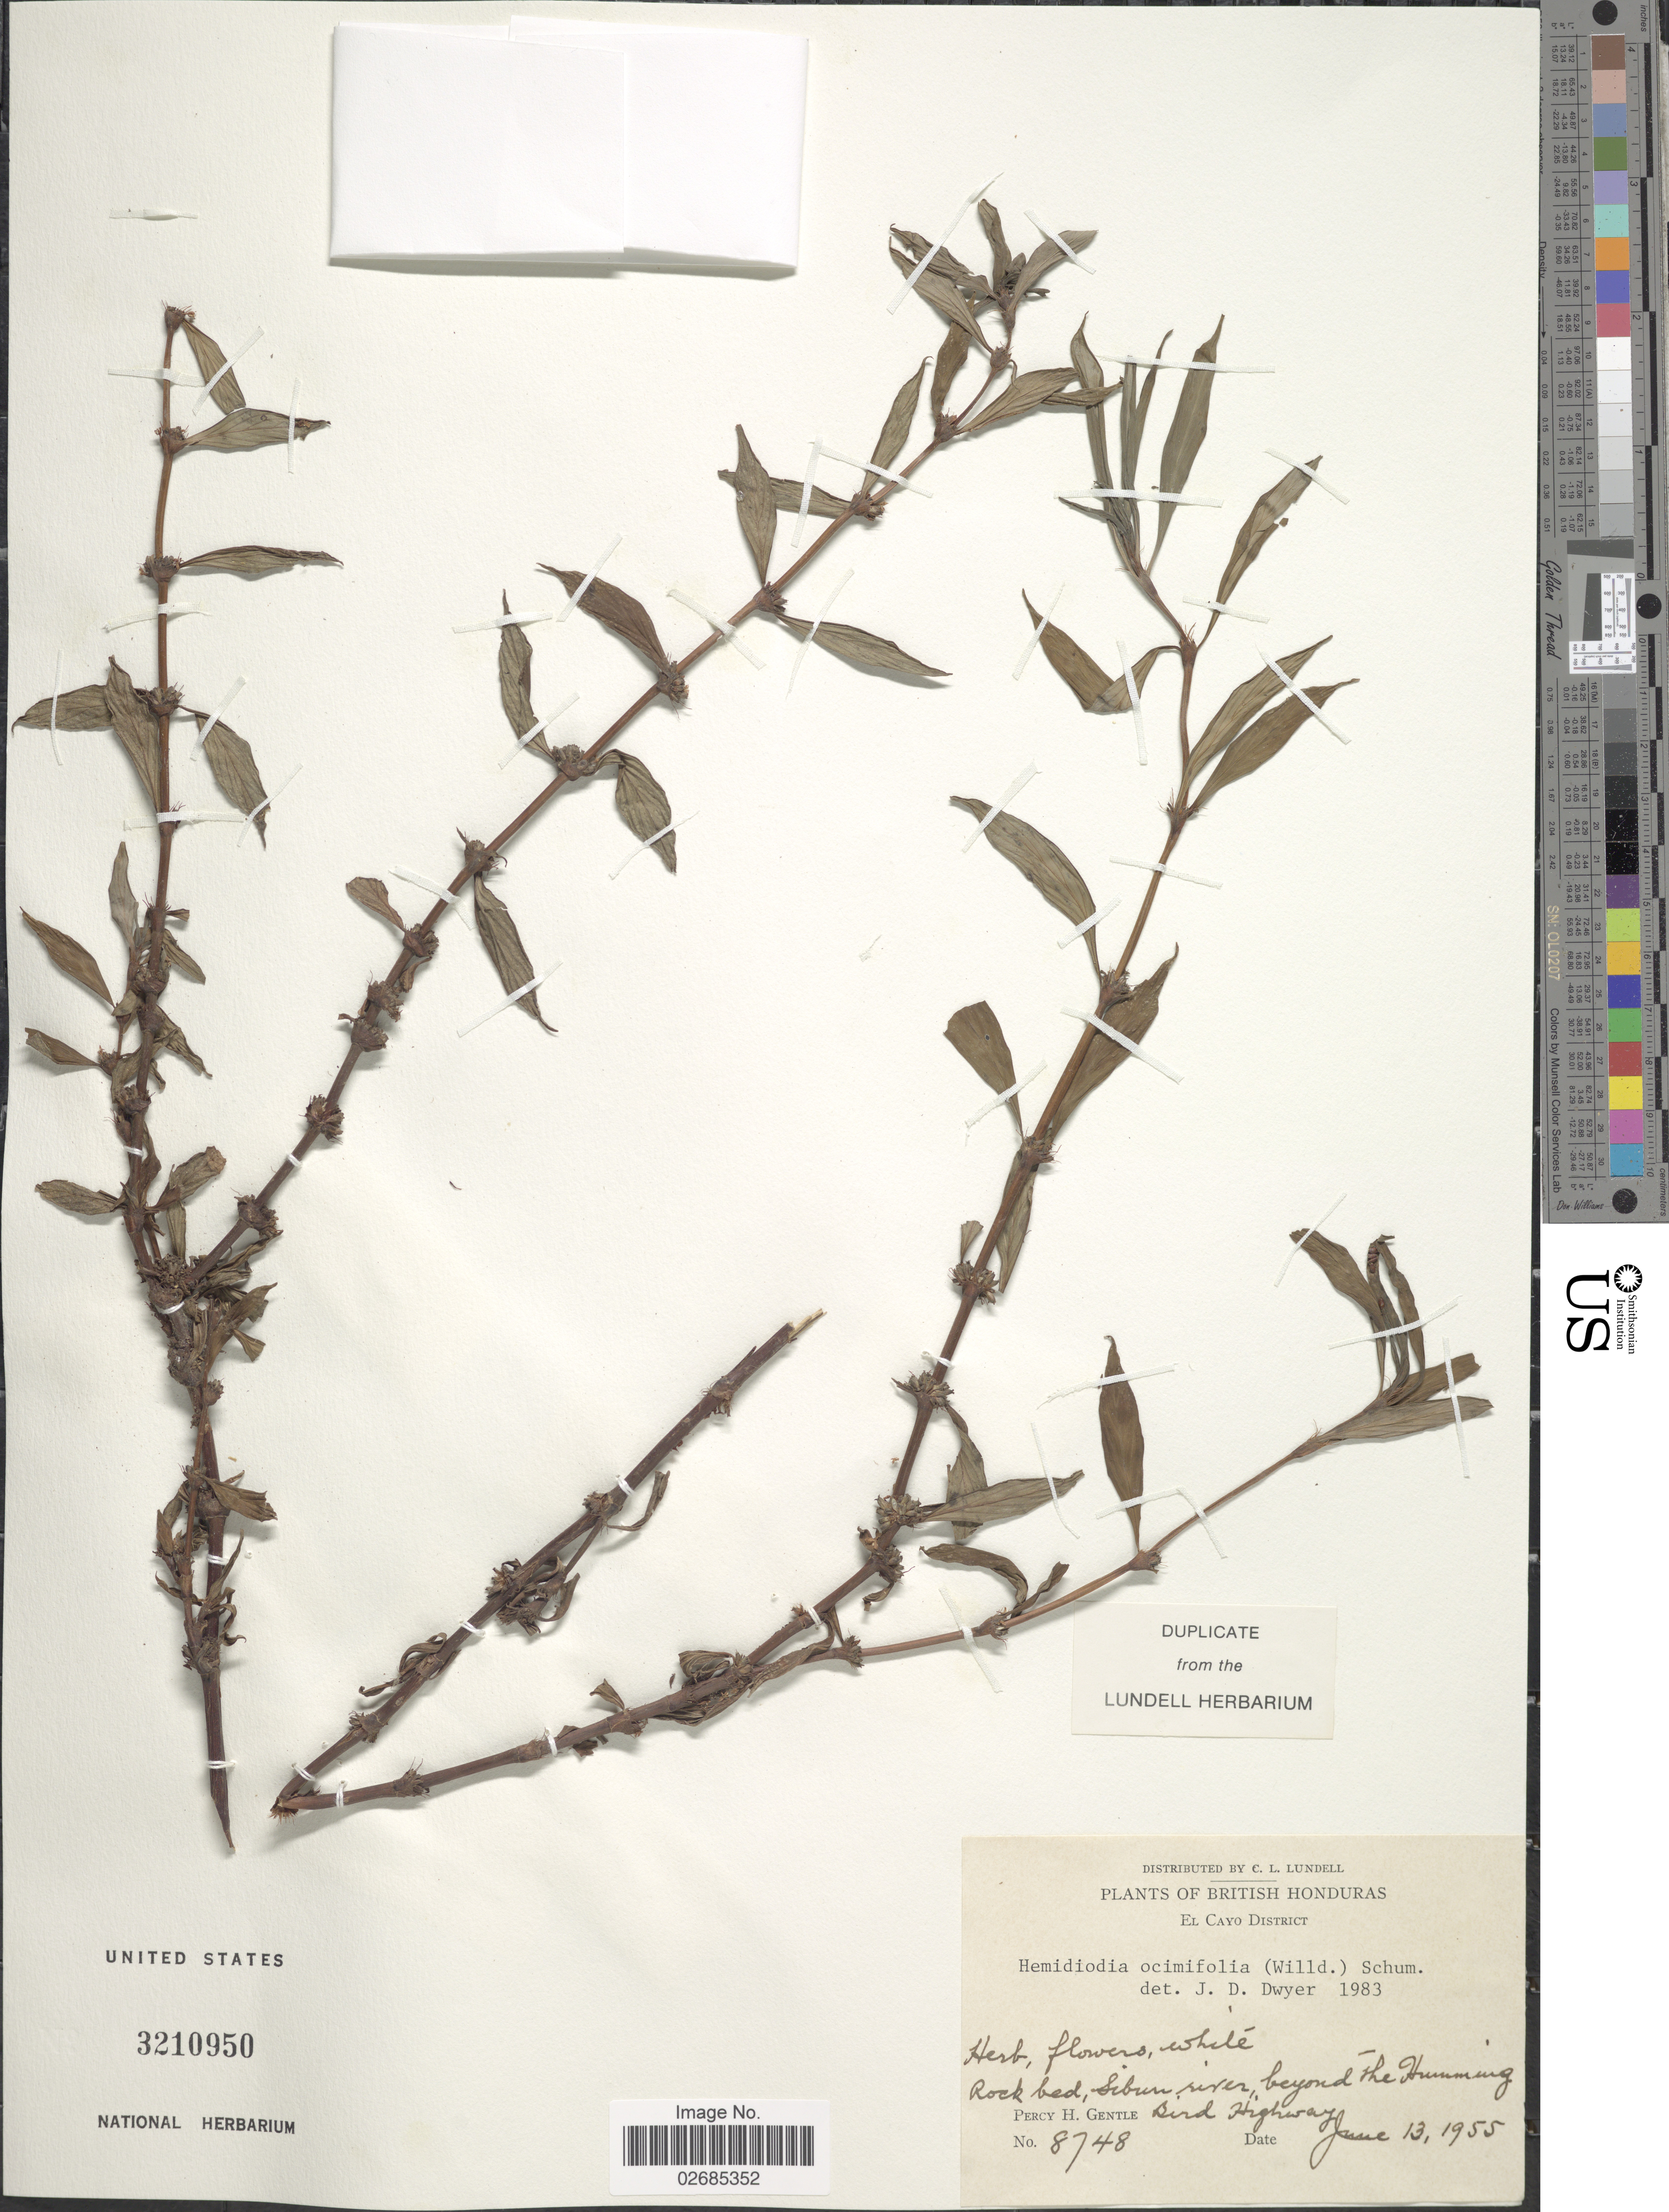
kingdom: Plantae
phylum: Tracheophyta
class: Magnoliopsida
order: Gentianales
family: Rubiaceae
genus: Hemidiodia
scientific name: Hemidiodia ocimifolia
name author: (Willd.) K. Schum.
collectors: P. H. Gentle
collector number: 8748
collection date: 1955-06-13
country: Belize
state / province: Cayo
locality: British Honduras. Sobun river, beyond the Humming Bird Highway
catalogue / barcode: US 3210950